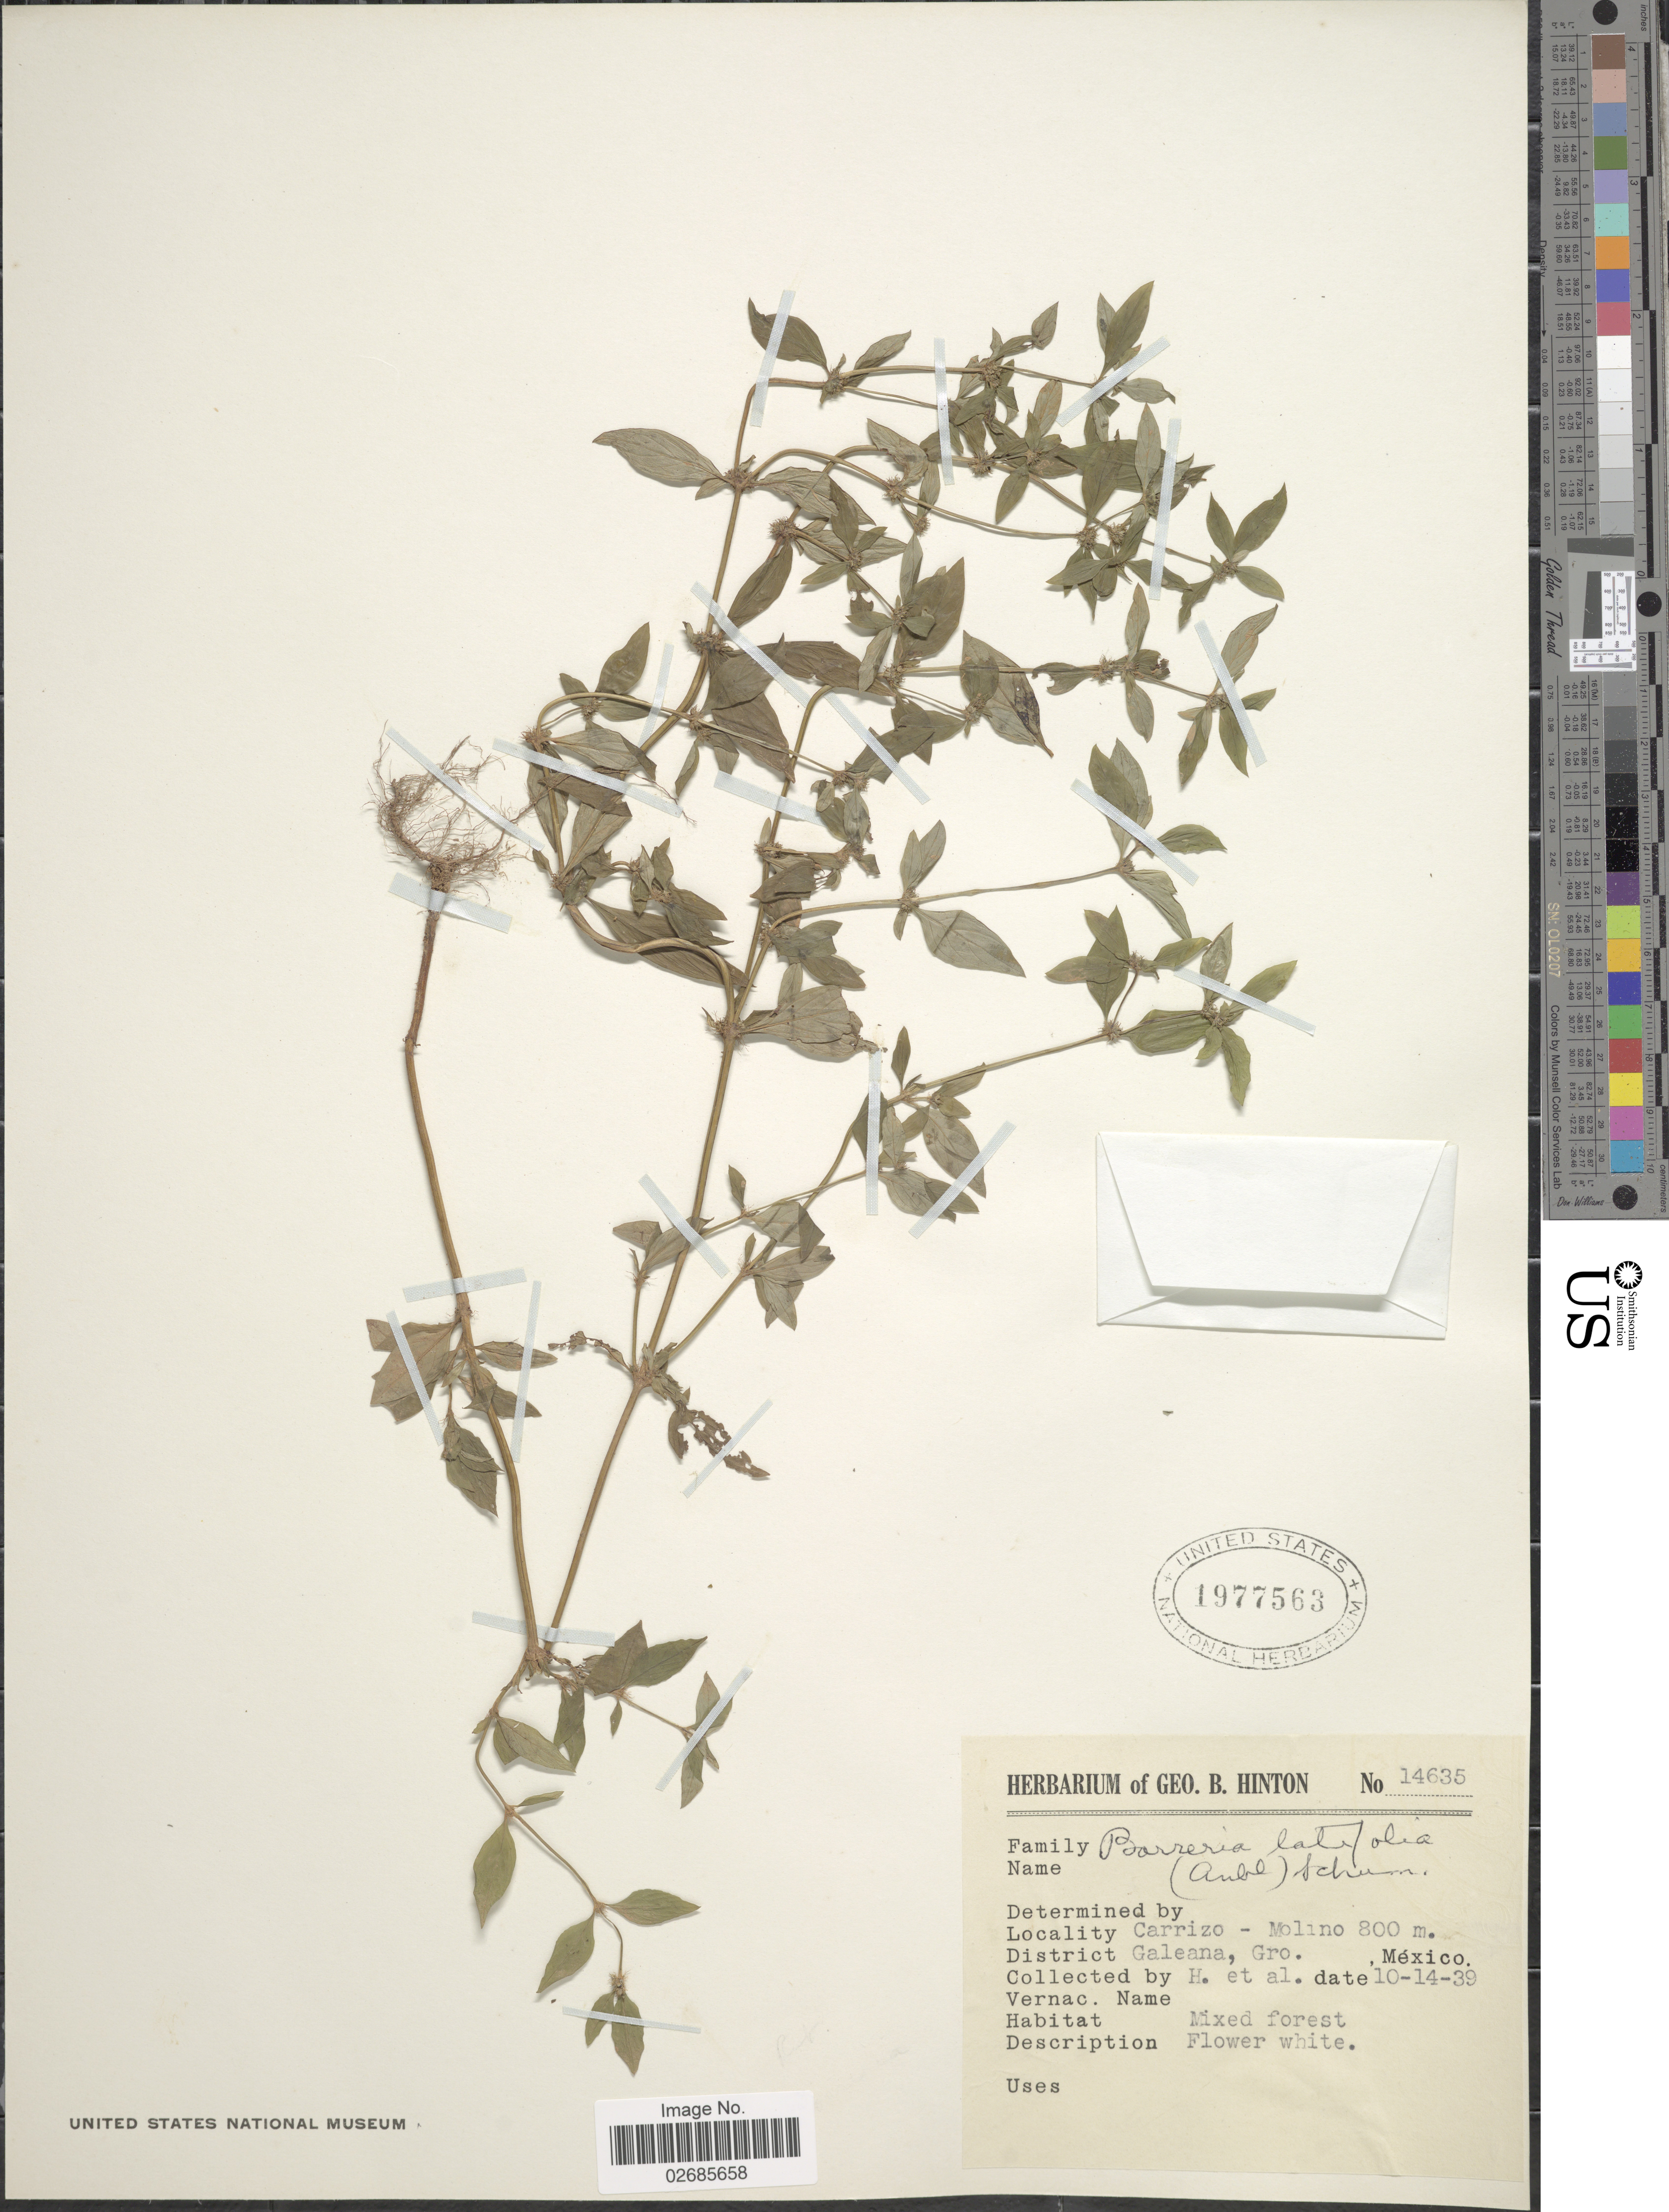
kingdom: Plantae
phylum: Tracheophyta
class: Magnoliopsida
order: Gentianales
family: Rubiaceae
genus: Borreria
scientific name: Borreria latifolia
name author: (Aubl.) K. Schum.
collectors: G. B. Hinton & et al.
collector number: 14635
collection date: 1939-10-14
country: Mexico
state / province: Guerrero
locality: Carrizo - Molino, District Galeana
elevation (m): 800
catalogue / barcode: US 1977563